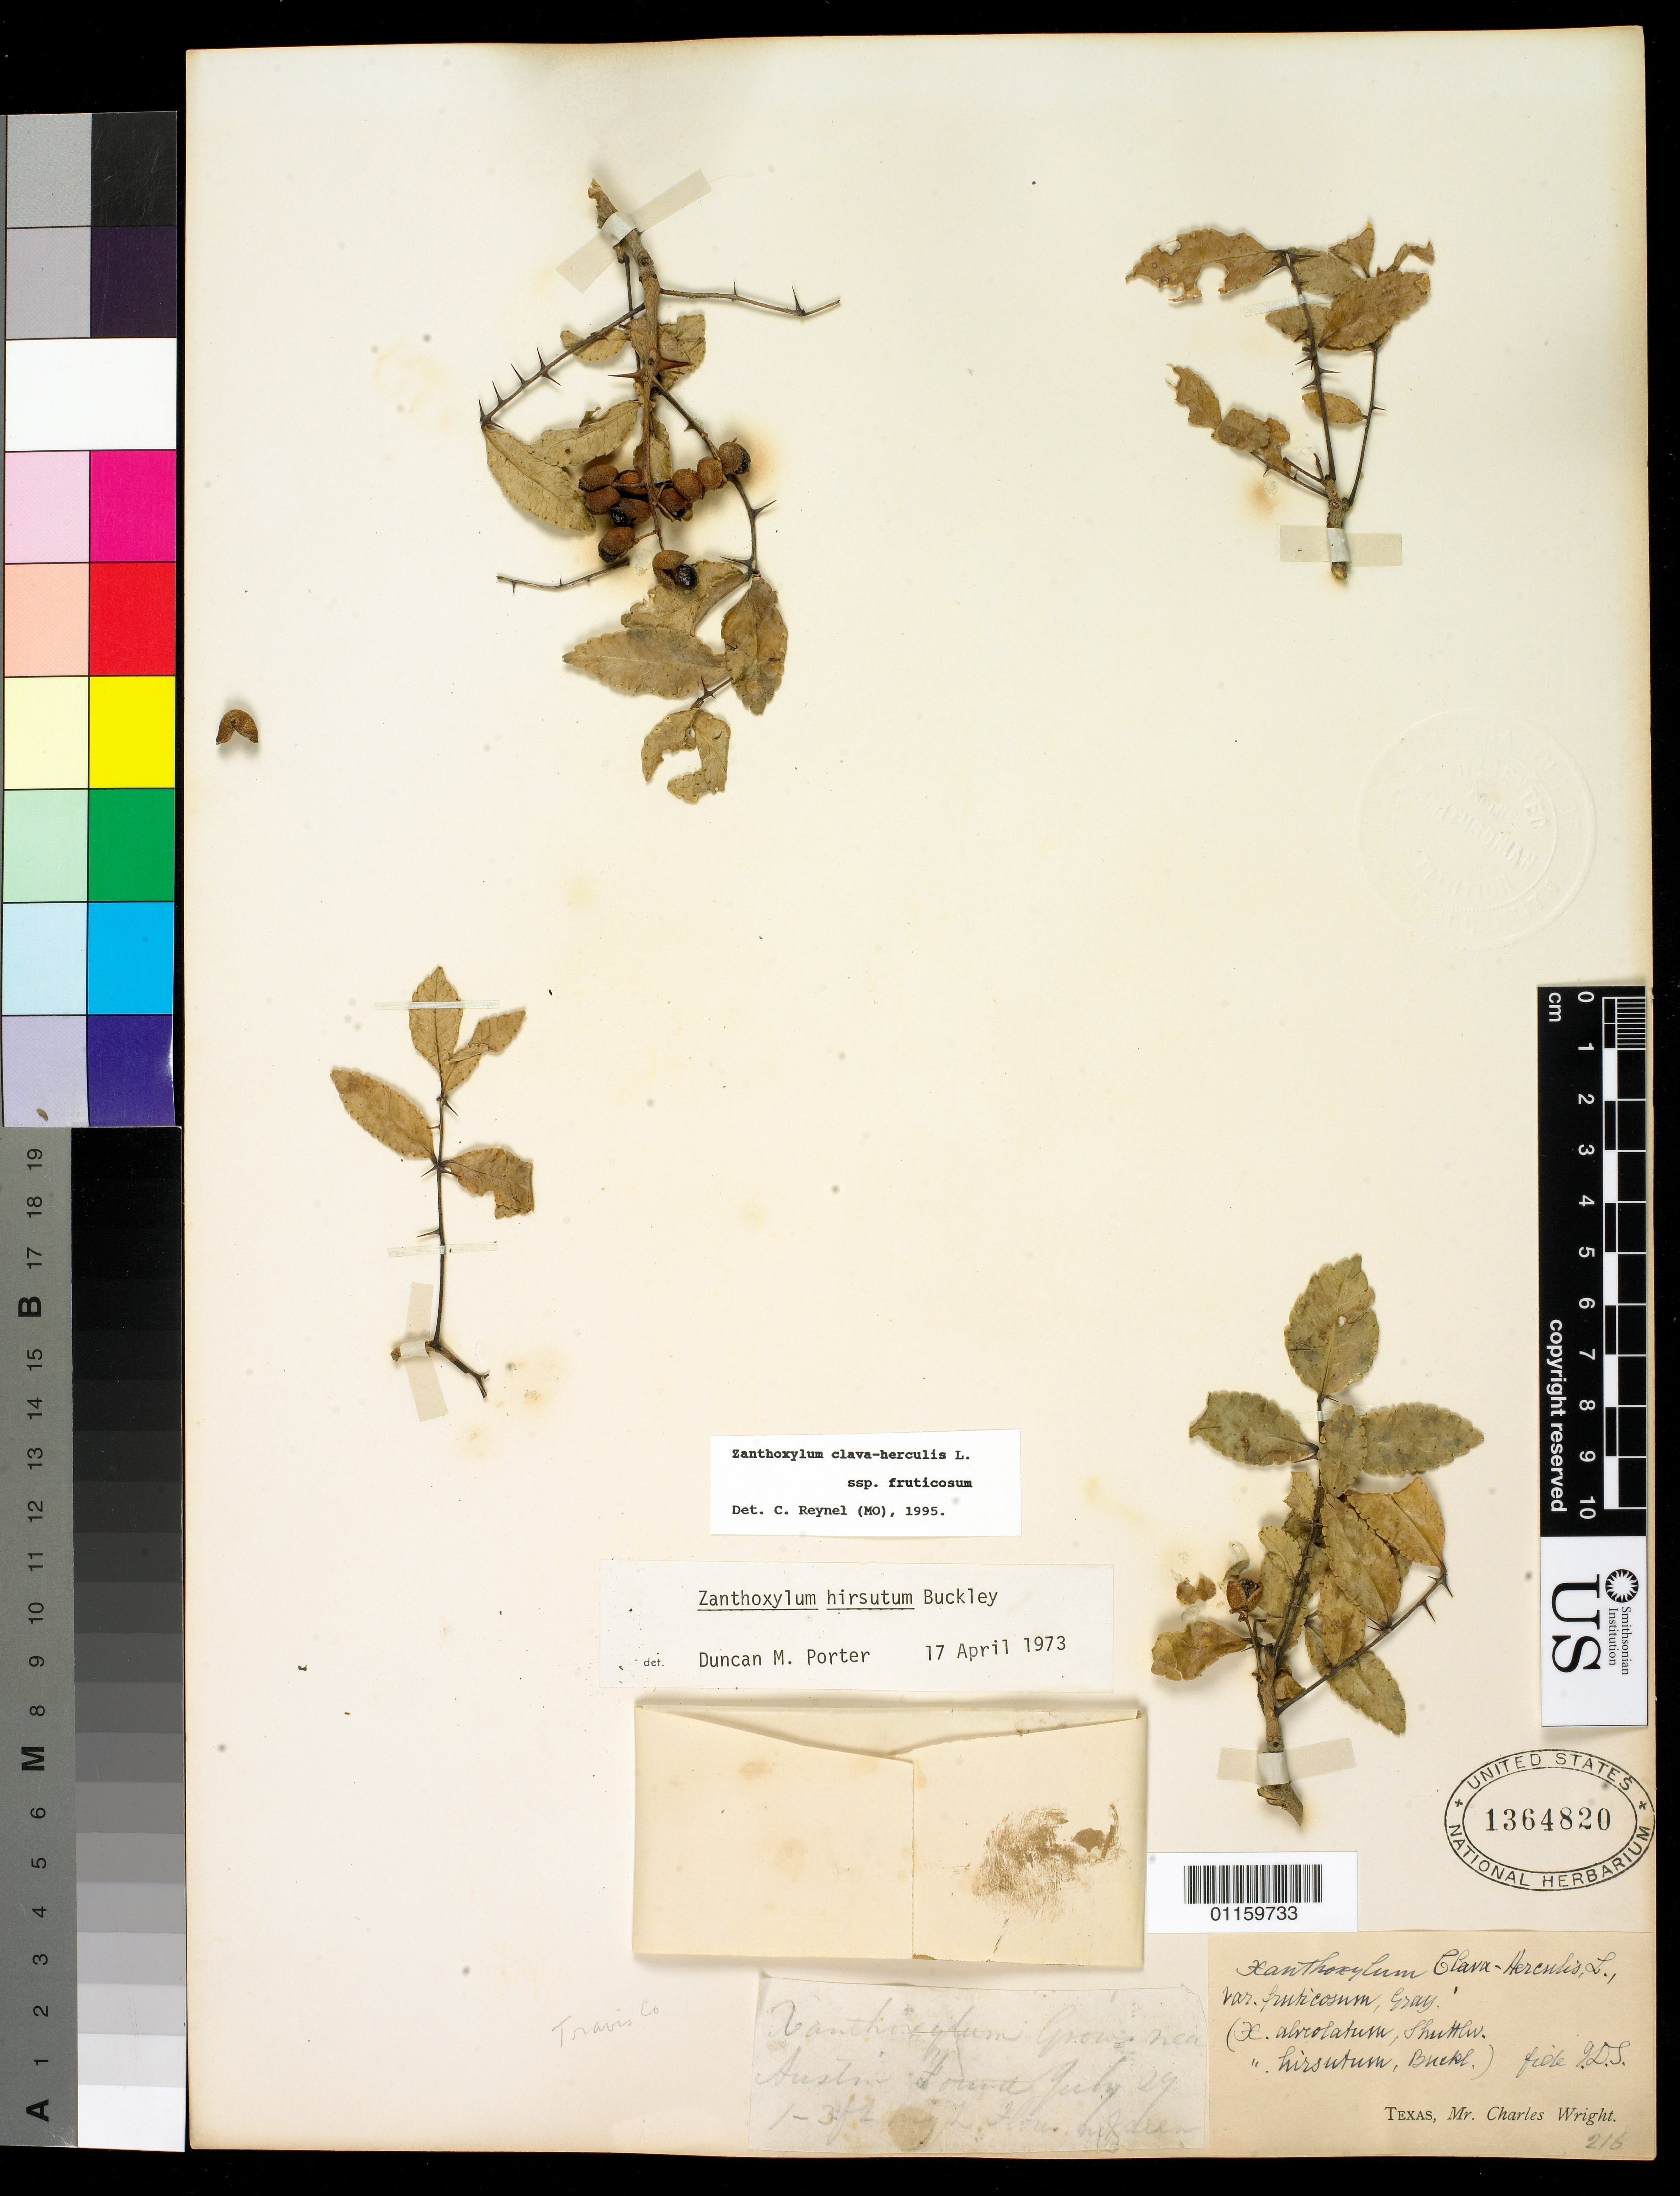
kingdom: Plantae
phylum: Tracheophyta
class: Magnoliopsida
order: Sapindales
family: Rutaceae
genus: Zanthoxylum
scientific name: Zanthoxylum clava-herculis var. fruticosum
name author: (A. Gray) S. Watson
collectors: C. Wright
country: United States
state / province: Texas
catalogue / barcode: US 1364820